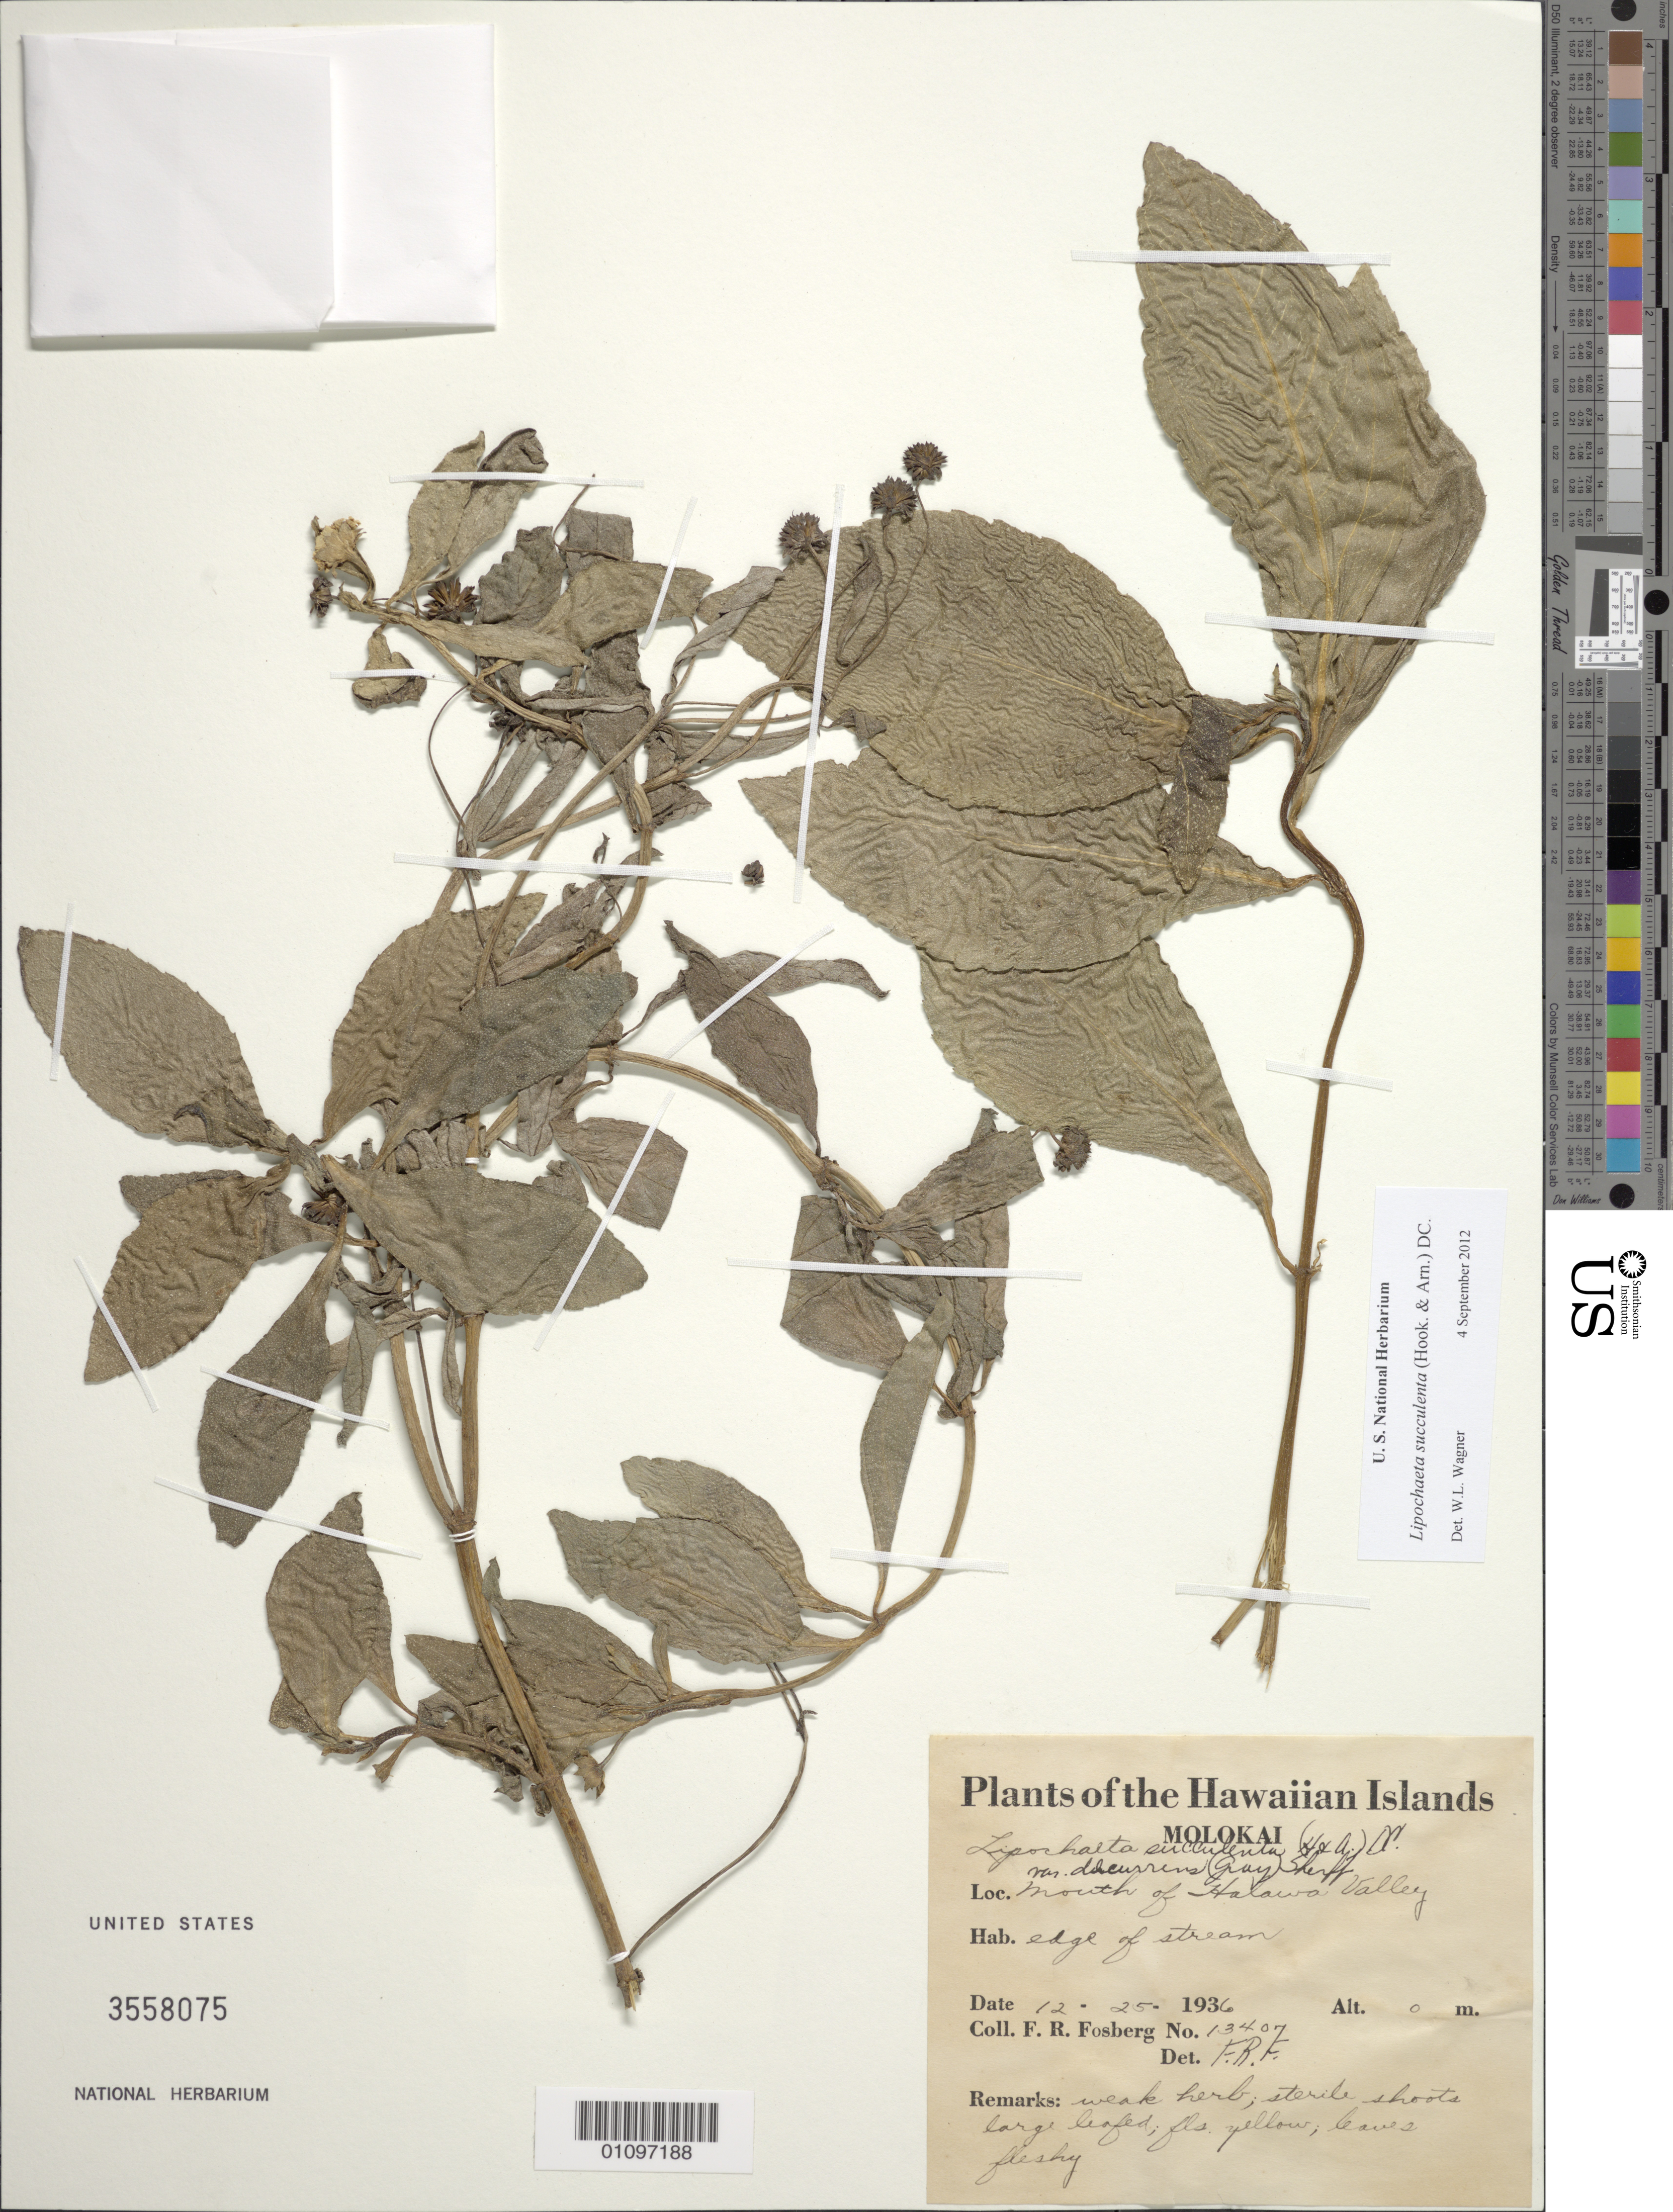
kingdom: Plantae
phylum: Tracheophyta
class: Magnoliopsida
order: Asterales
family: Asteraceae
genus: Lipochaeta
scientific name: Lipochaeta succulenta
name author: (Hook. & Arn.) DC.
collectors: F. R. Fosberg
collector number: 13407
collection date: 1936-12-25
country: United States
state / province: Hawaii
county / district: Maui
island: Moloka'i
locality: Mouth of Halawa Valley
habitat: edge of stream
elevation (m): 0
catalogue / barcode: US 3558075